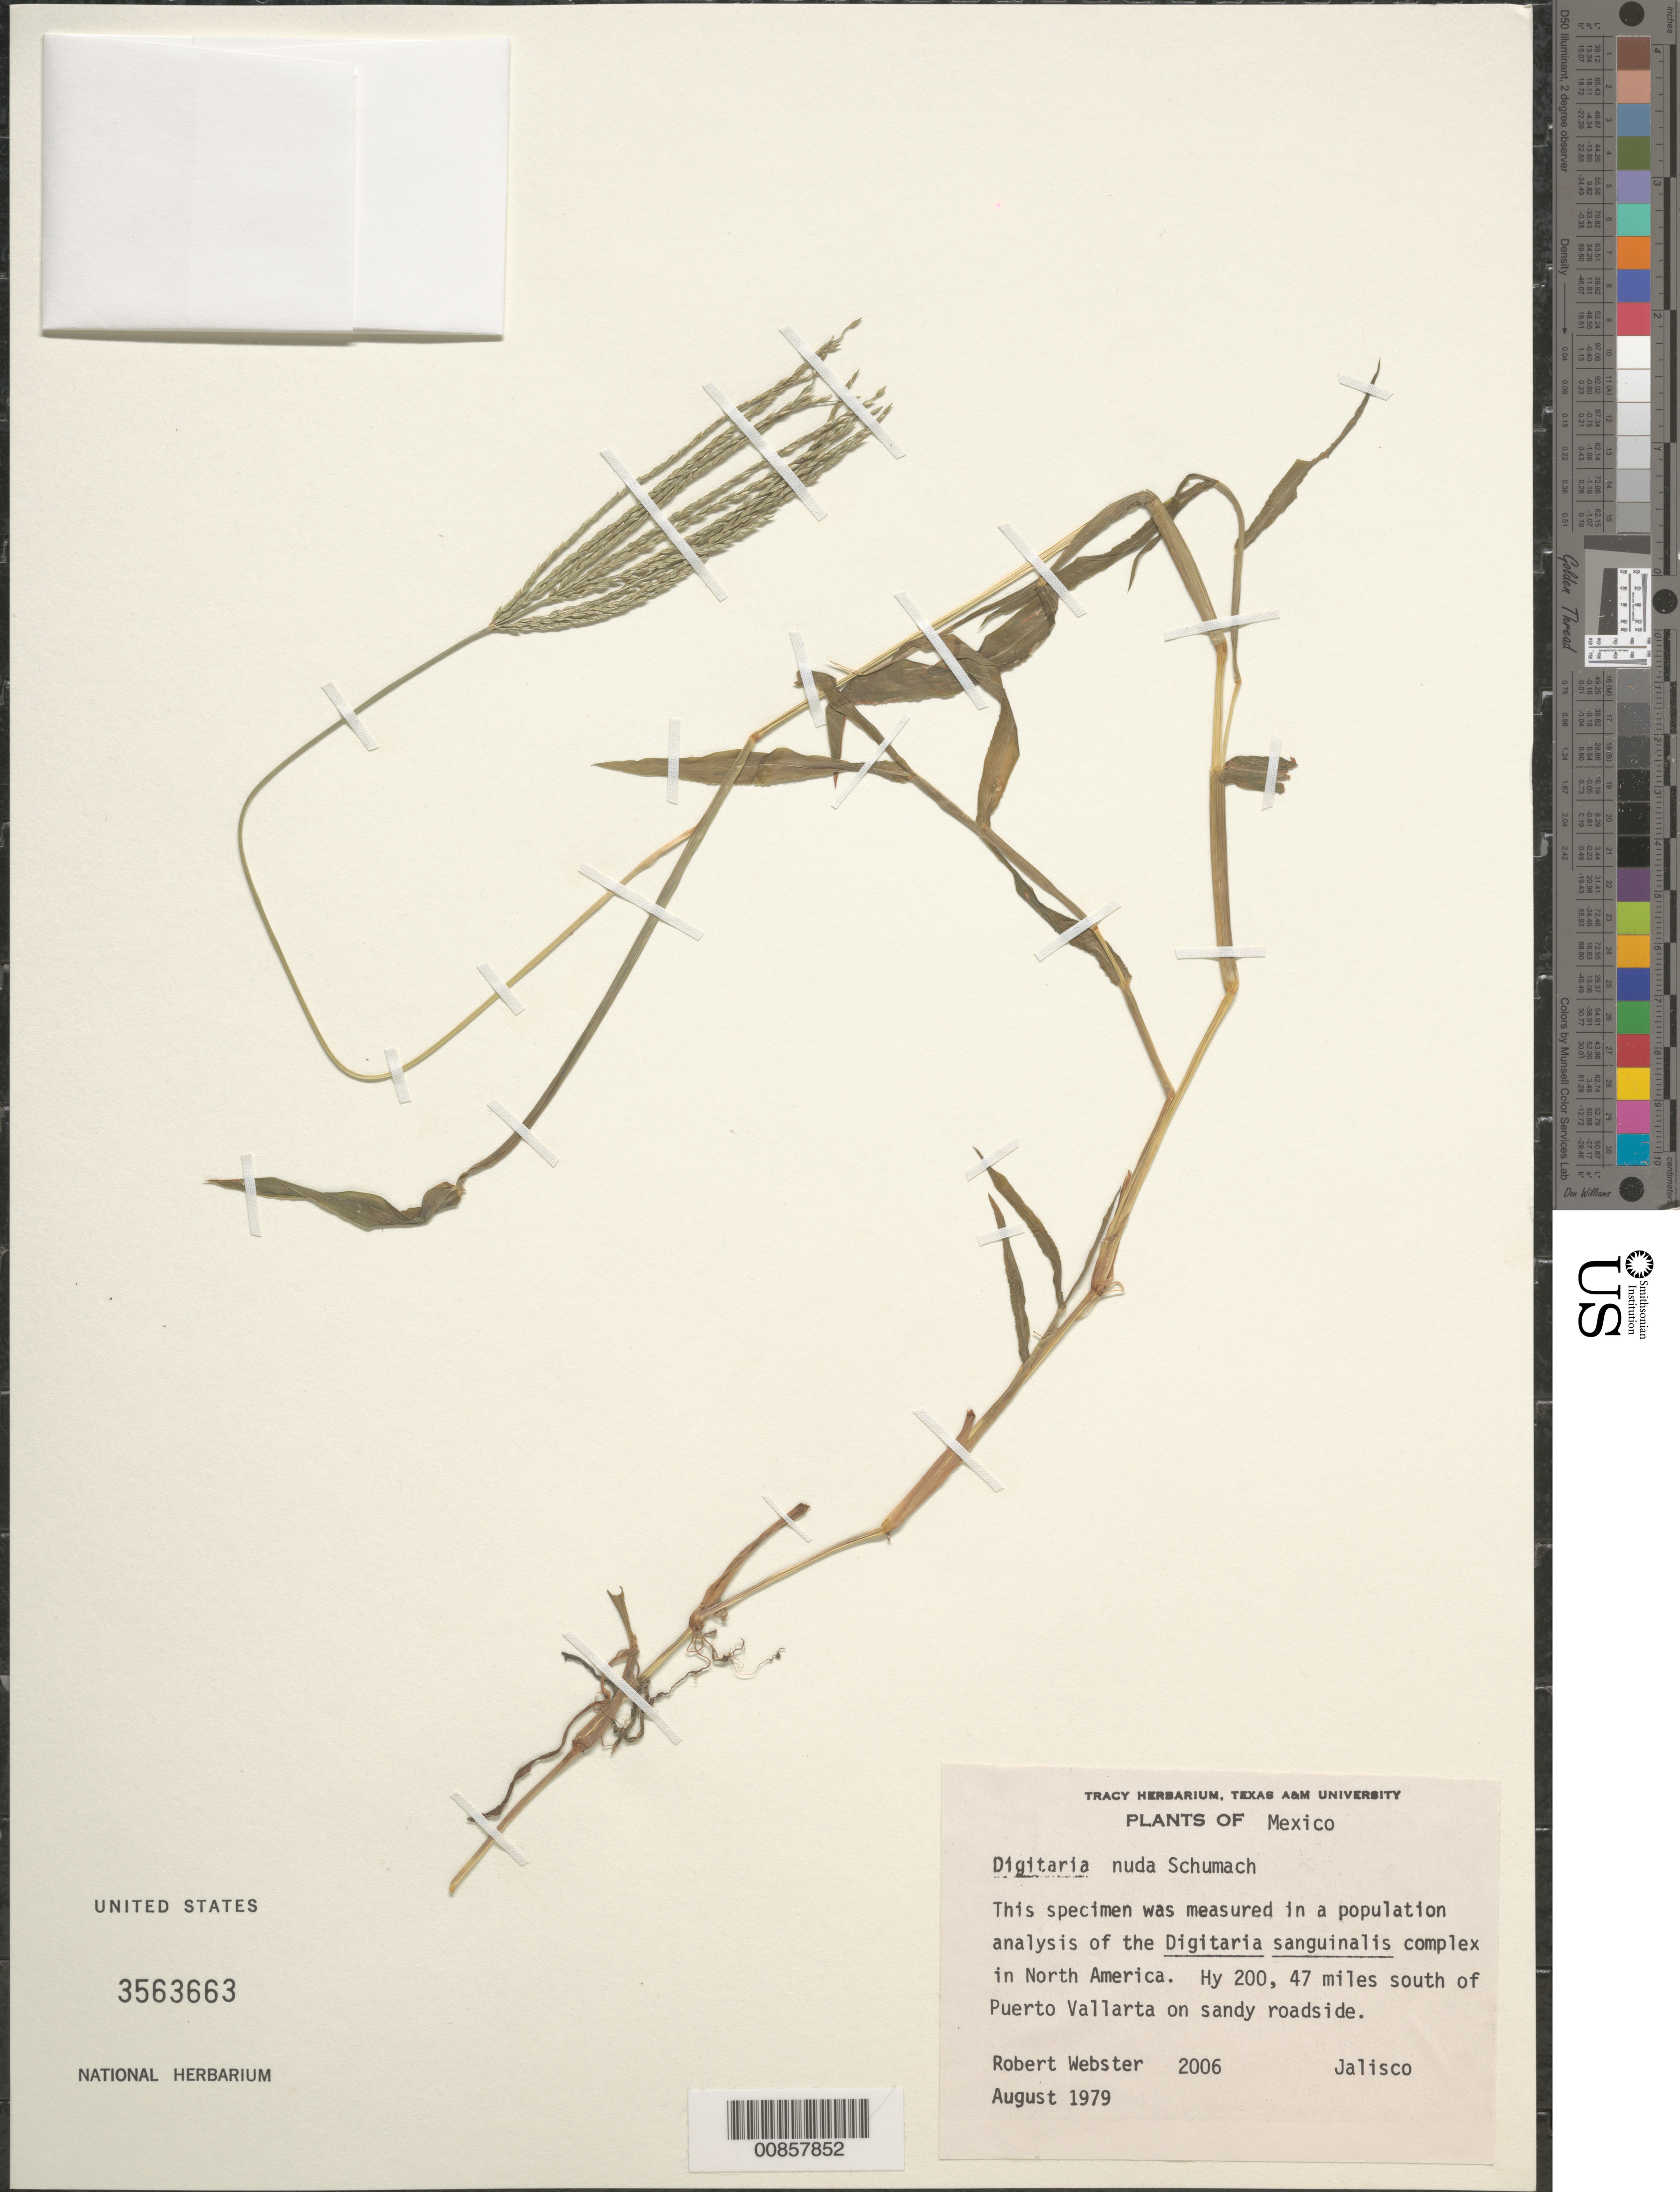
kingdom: Plantae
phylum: Tracheophyta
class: Liliopsida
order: Poales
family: Poaceae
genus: Digitaria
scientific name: Digitaria ciliaris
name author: (Retz.) Koeler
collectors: R. Webster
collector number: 2006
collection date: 1979-08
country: Mexico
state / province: Jalisco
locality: Hwy 200, 47 mi. S of Puerto Vallarta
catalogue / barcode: US 3563663